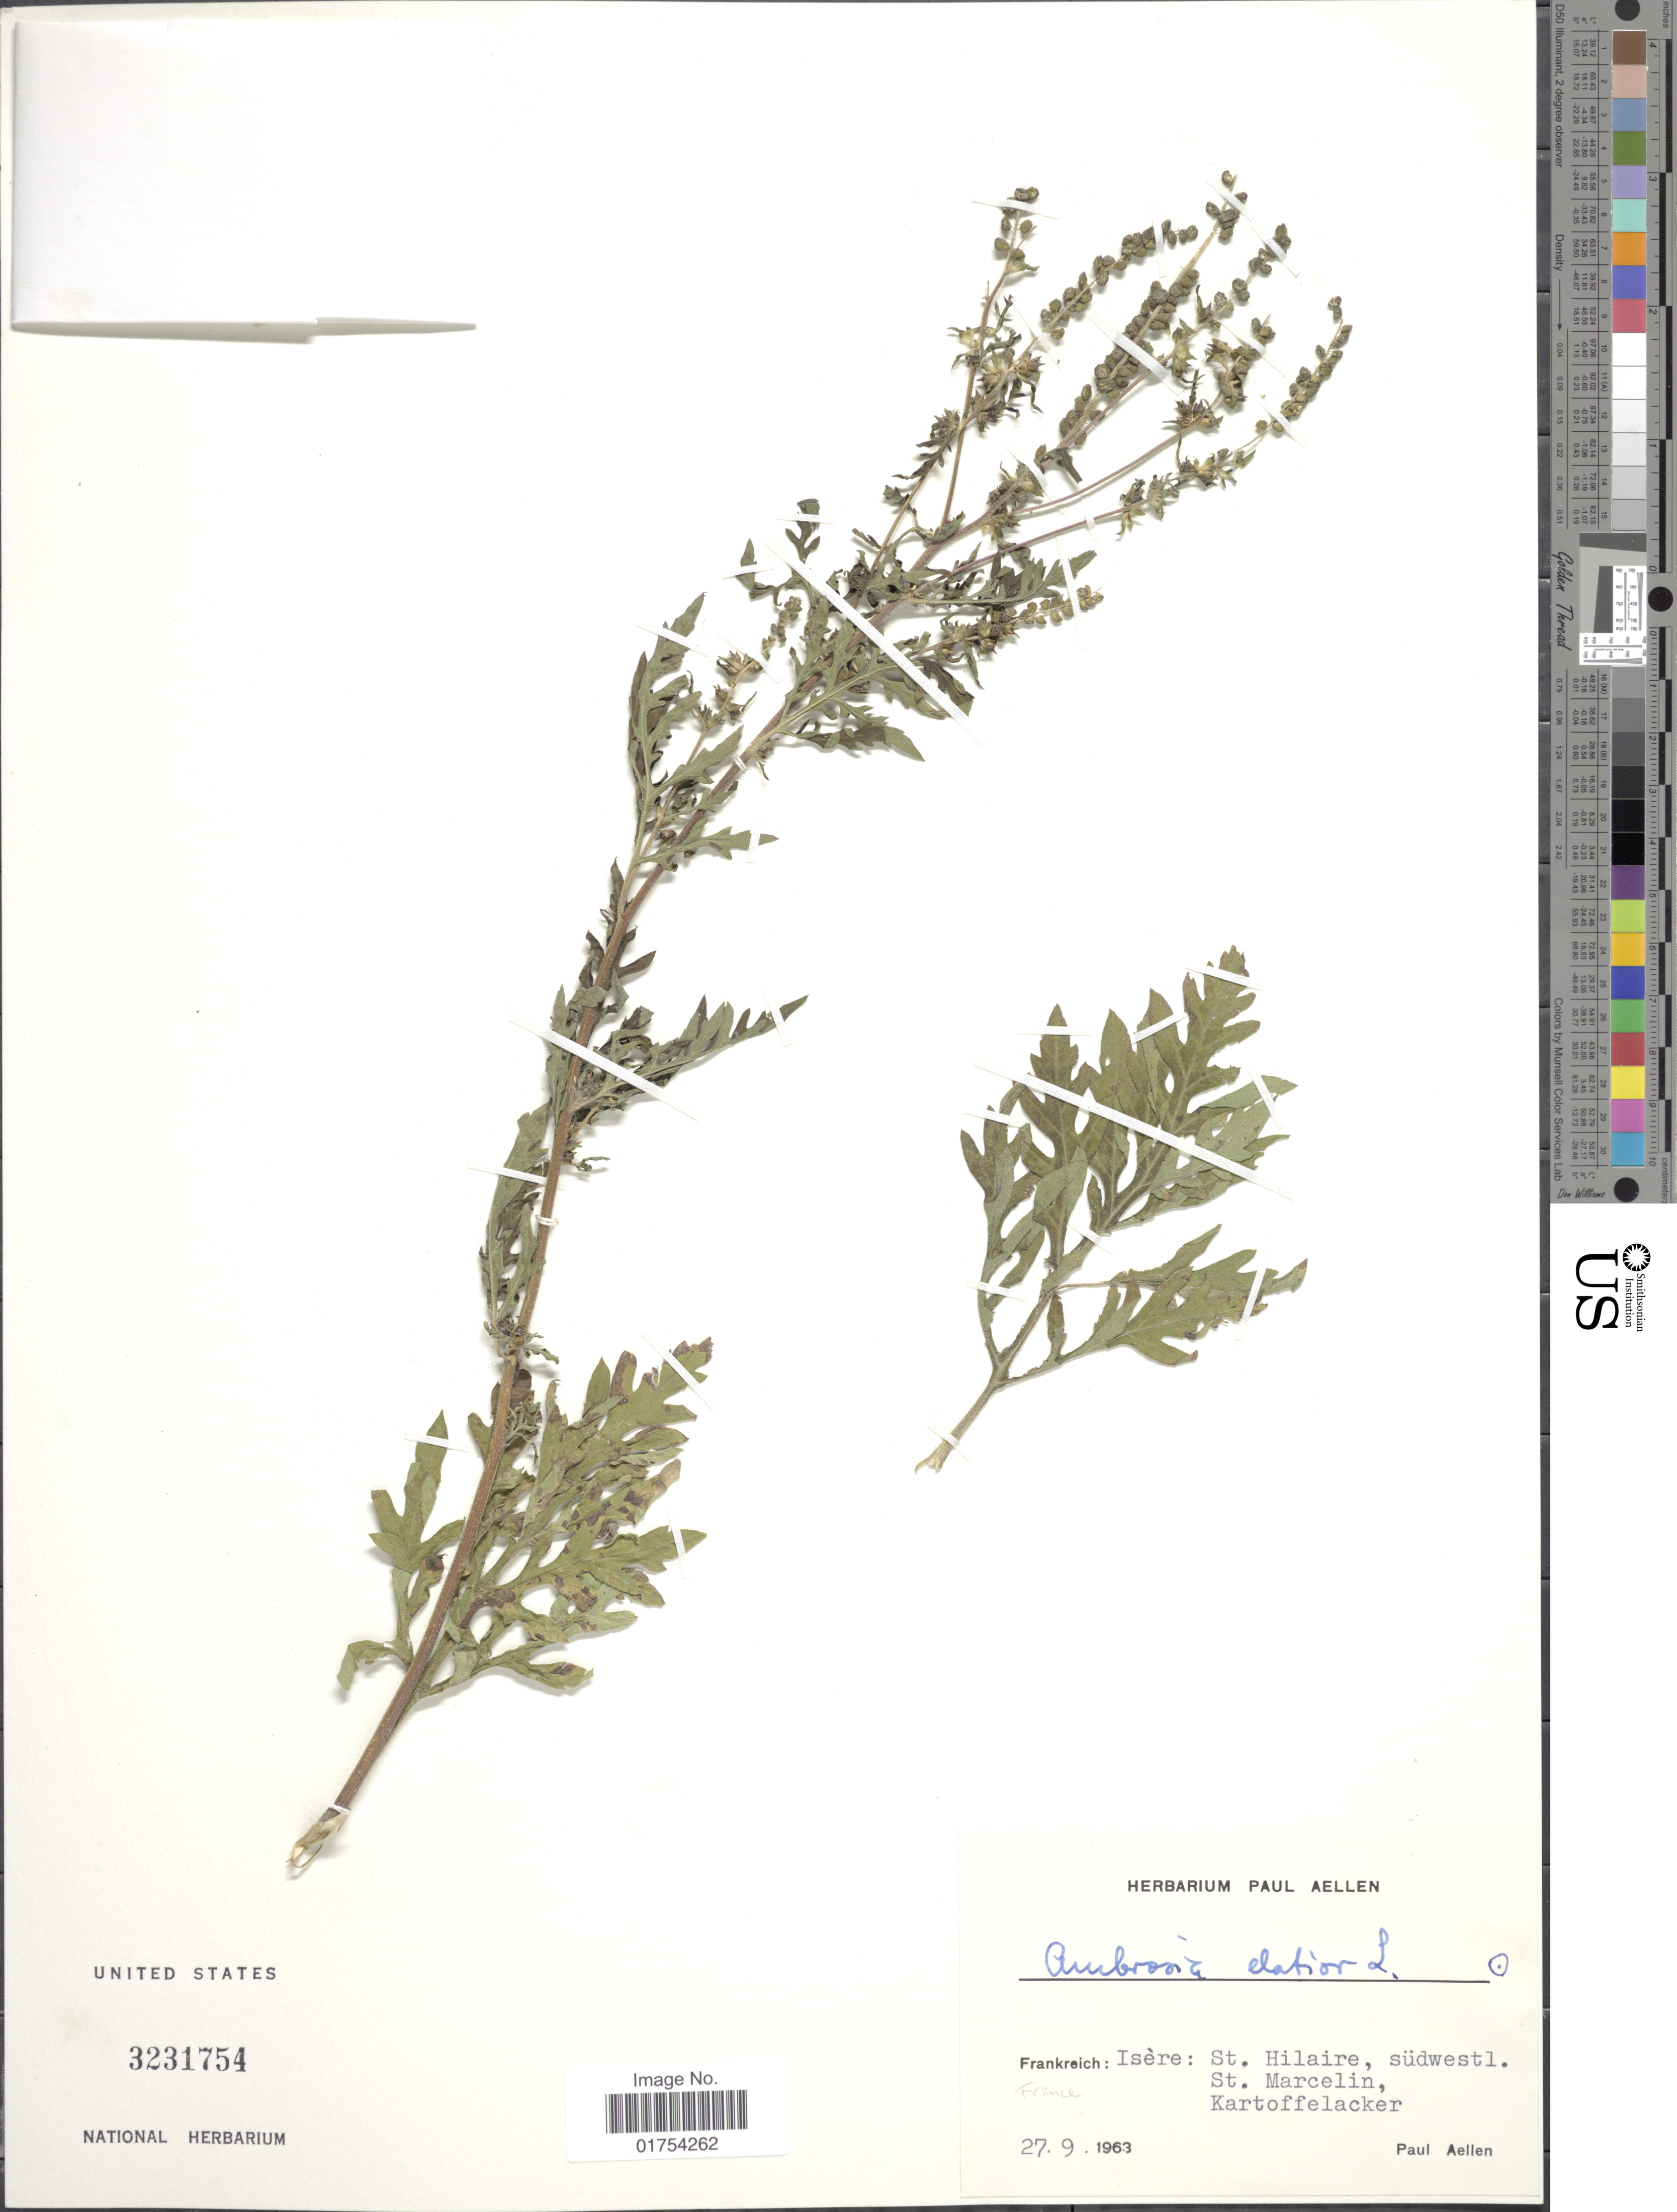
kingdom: Plantae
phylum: Tracheophyta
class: Magnoliopsida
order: Asterales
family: Asteraceae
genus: Ambrosia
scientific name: Ambrosia elatior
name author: L.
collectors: P. Aellen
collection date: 1963-09-27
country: France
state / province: Auvergne-Rhône-Alpes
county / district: Isère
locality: Isere: St. Hilaire, südwestl. St. Marcelin, Kartoffelacker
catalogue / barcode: US 3231754